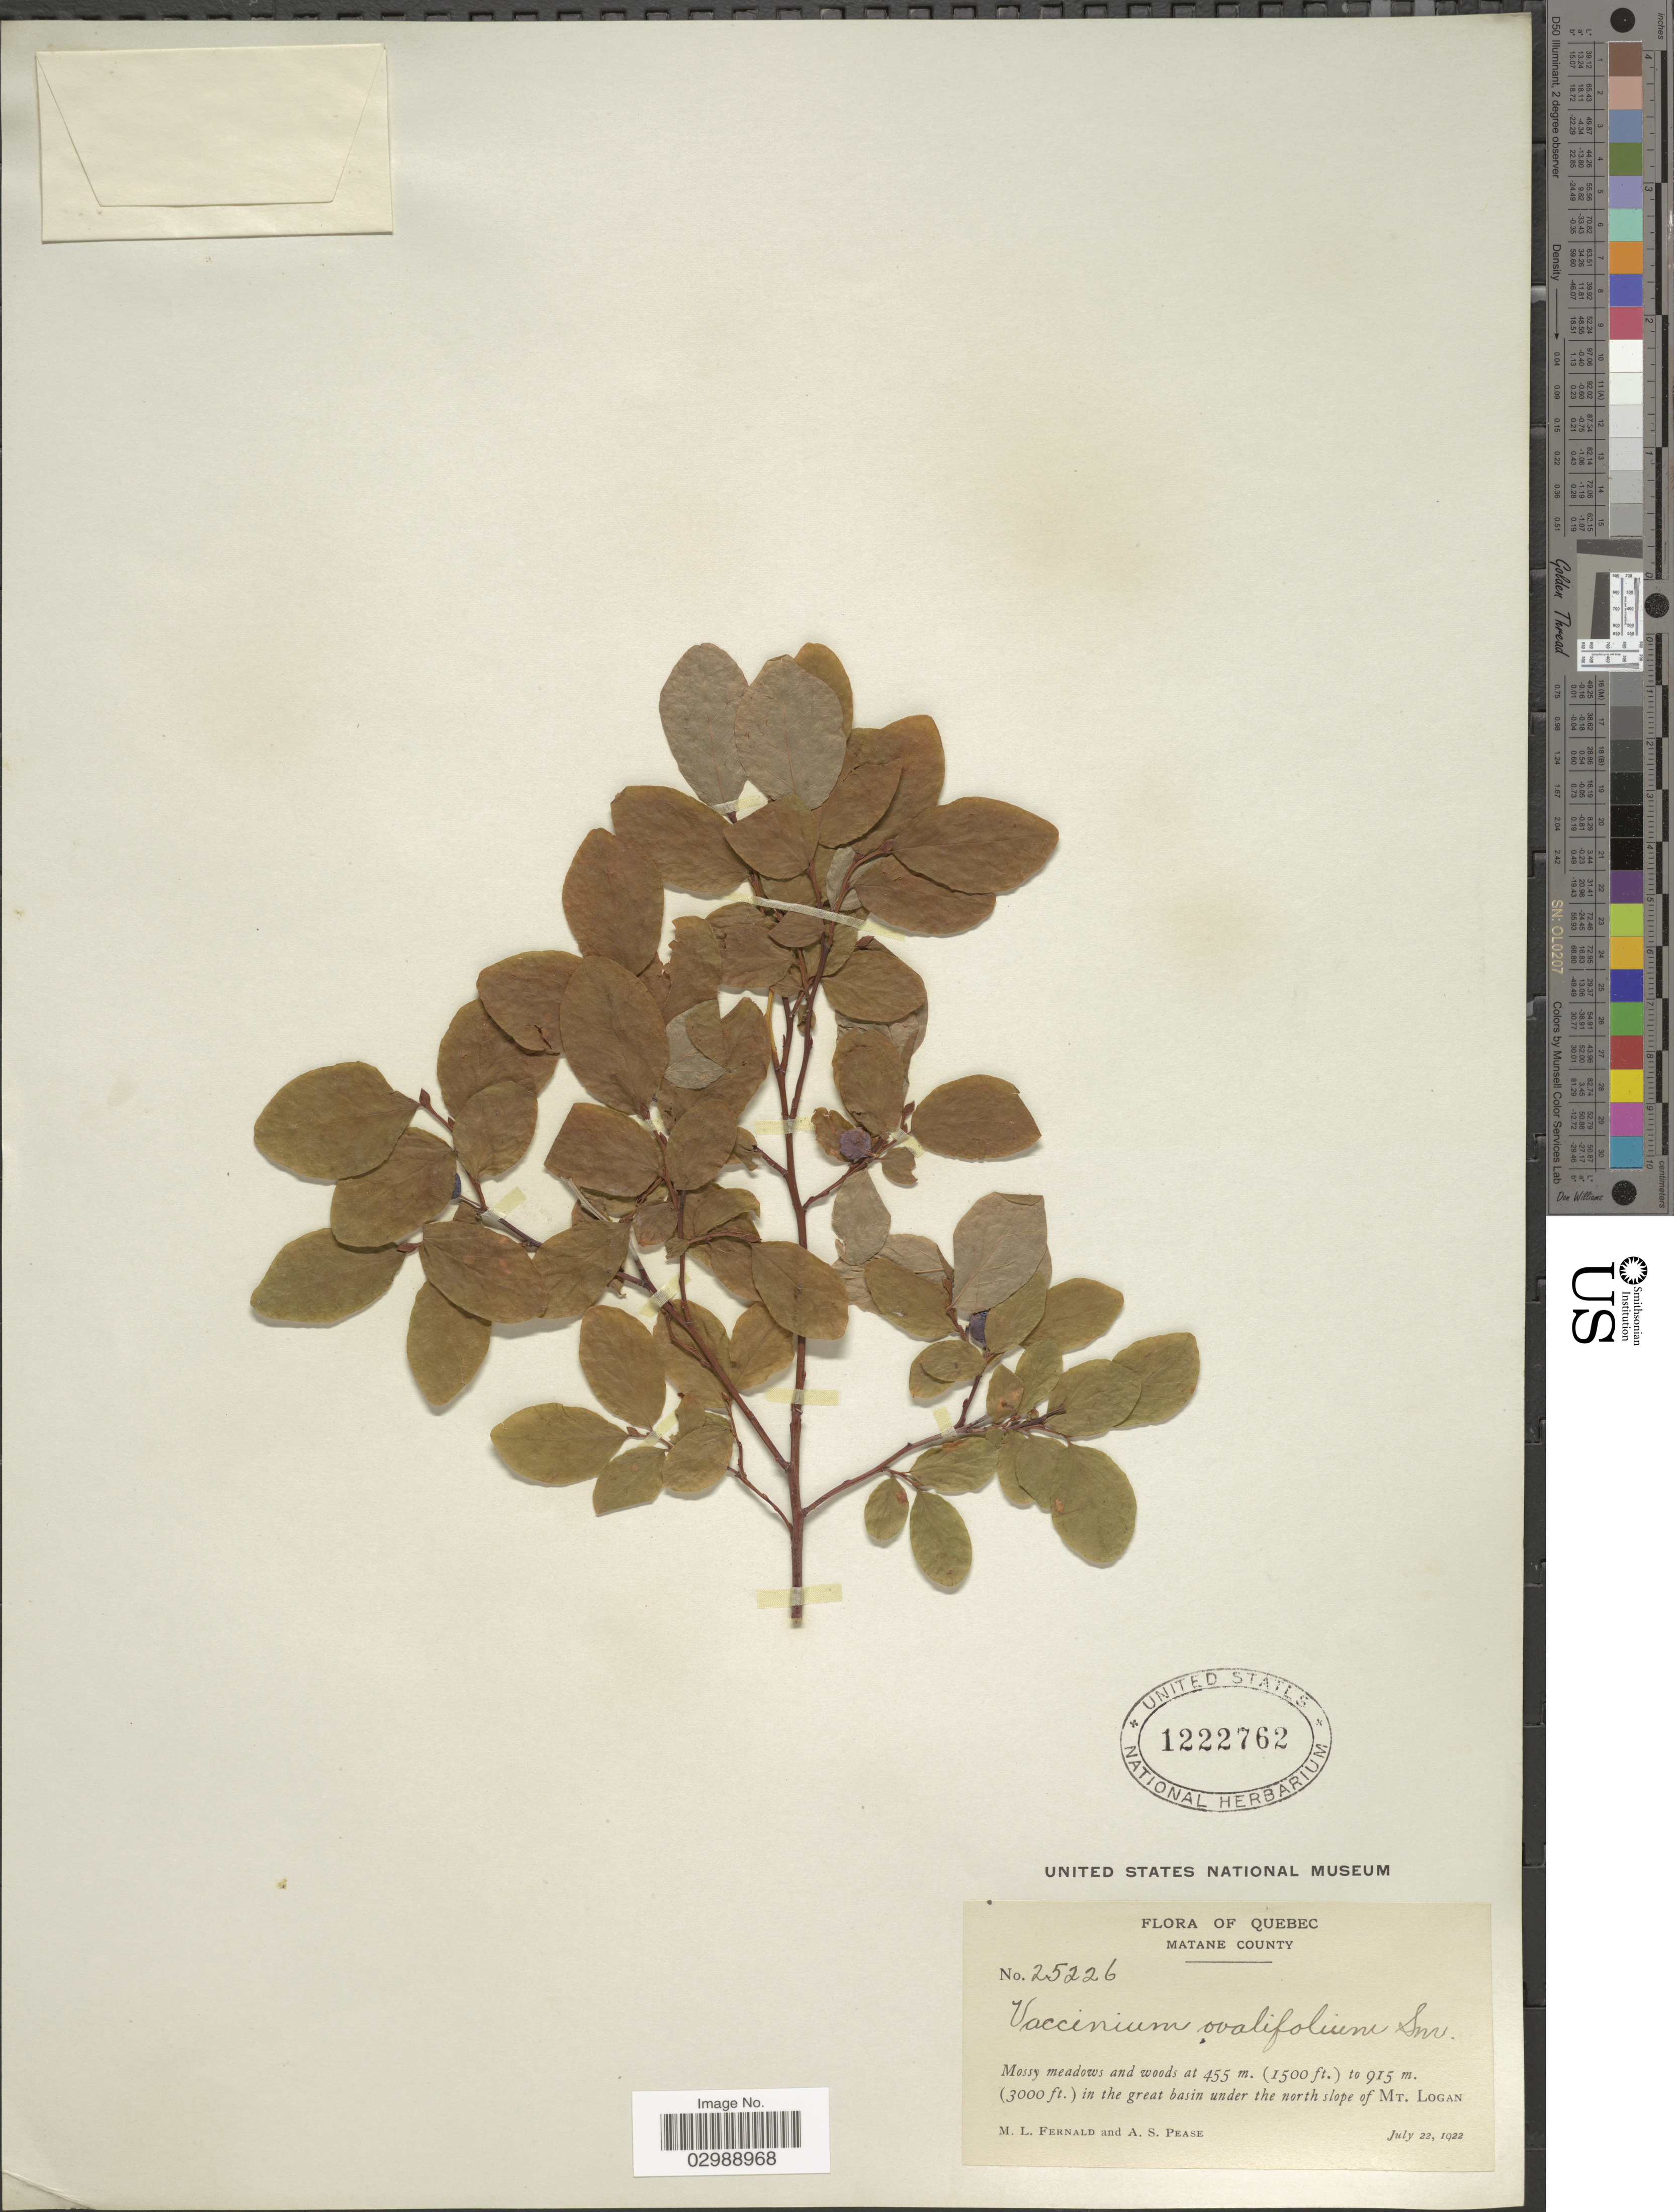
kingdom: Plantae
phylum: Tracheophyta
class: Magnoliopsida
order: Ericales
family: Ericaceae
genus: Vaccinium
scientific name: Vaccinium ovalifolium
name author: Sm.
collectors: M. L. Fernald & A. S. Pease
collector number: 25226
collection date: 1922-07-22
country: Canada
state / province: Quebec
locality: Matane County. In the great basin under the north slope of Mt. Logan.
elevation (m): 455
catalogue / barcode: US 1222762